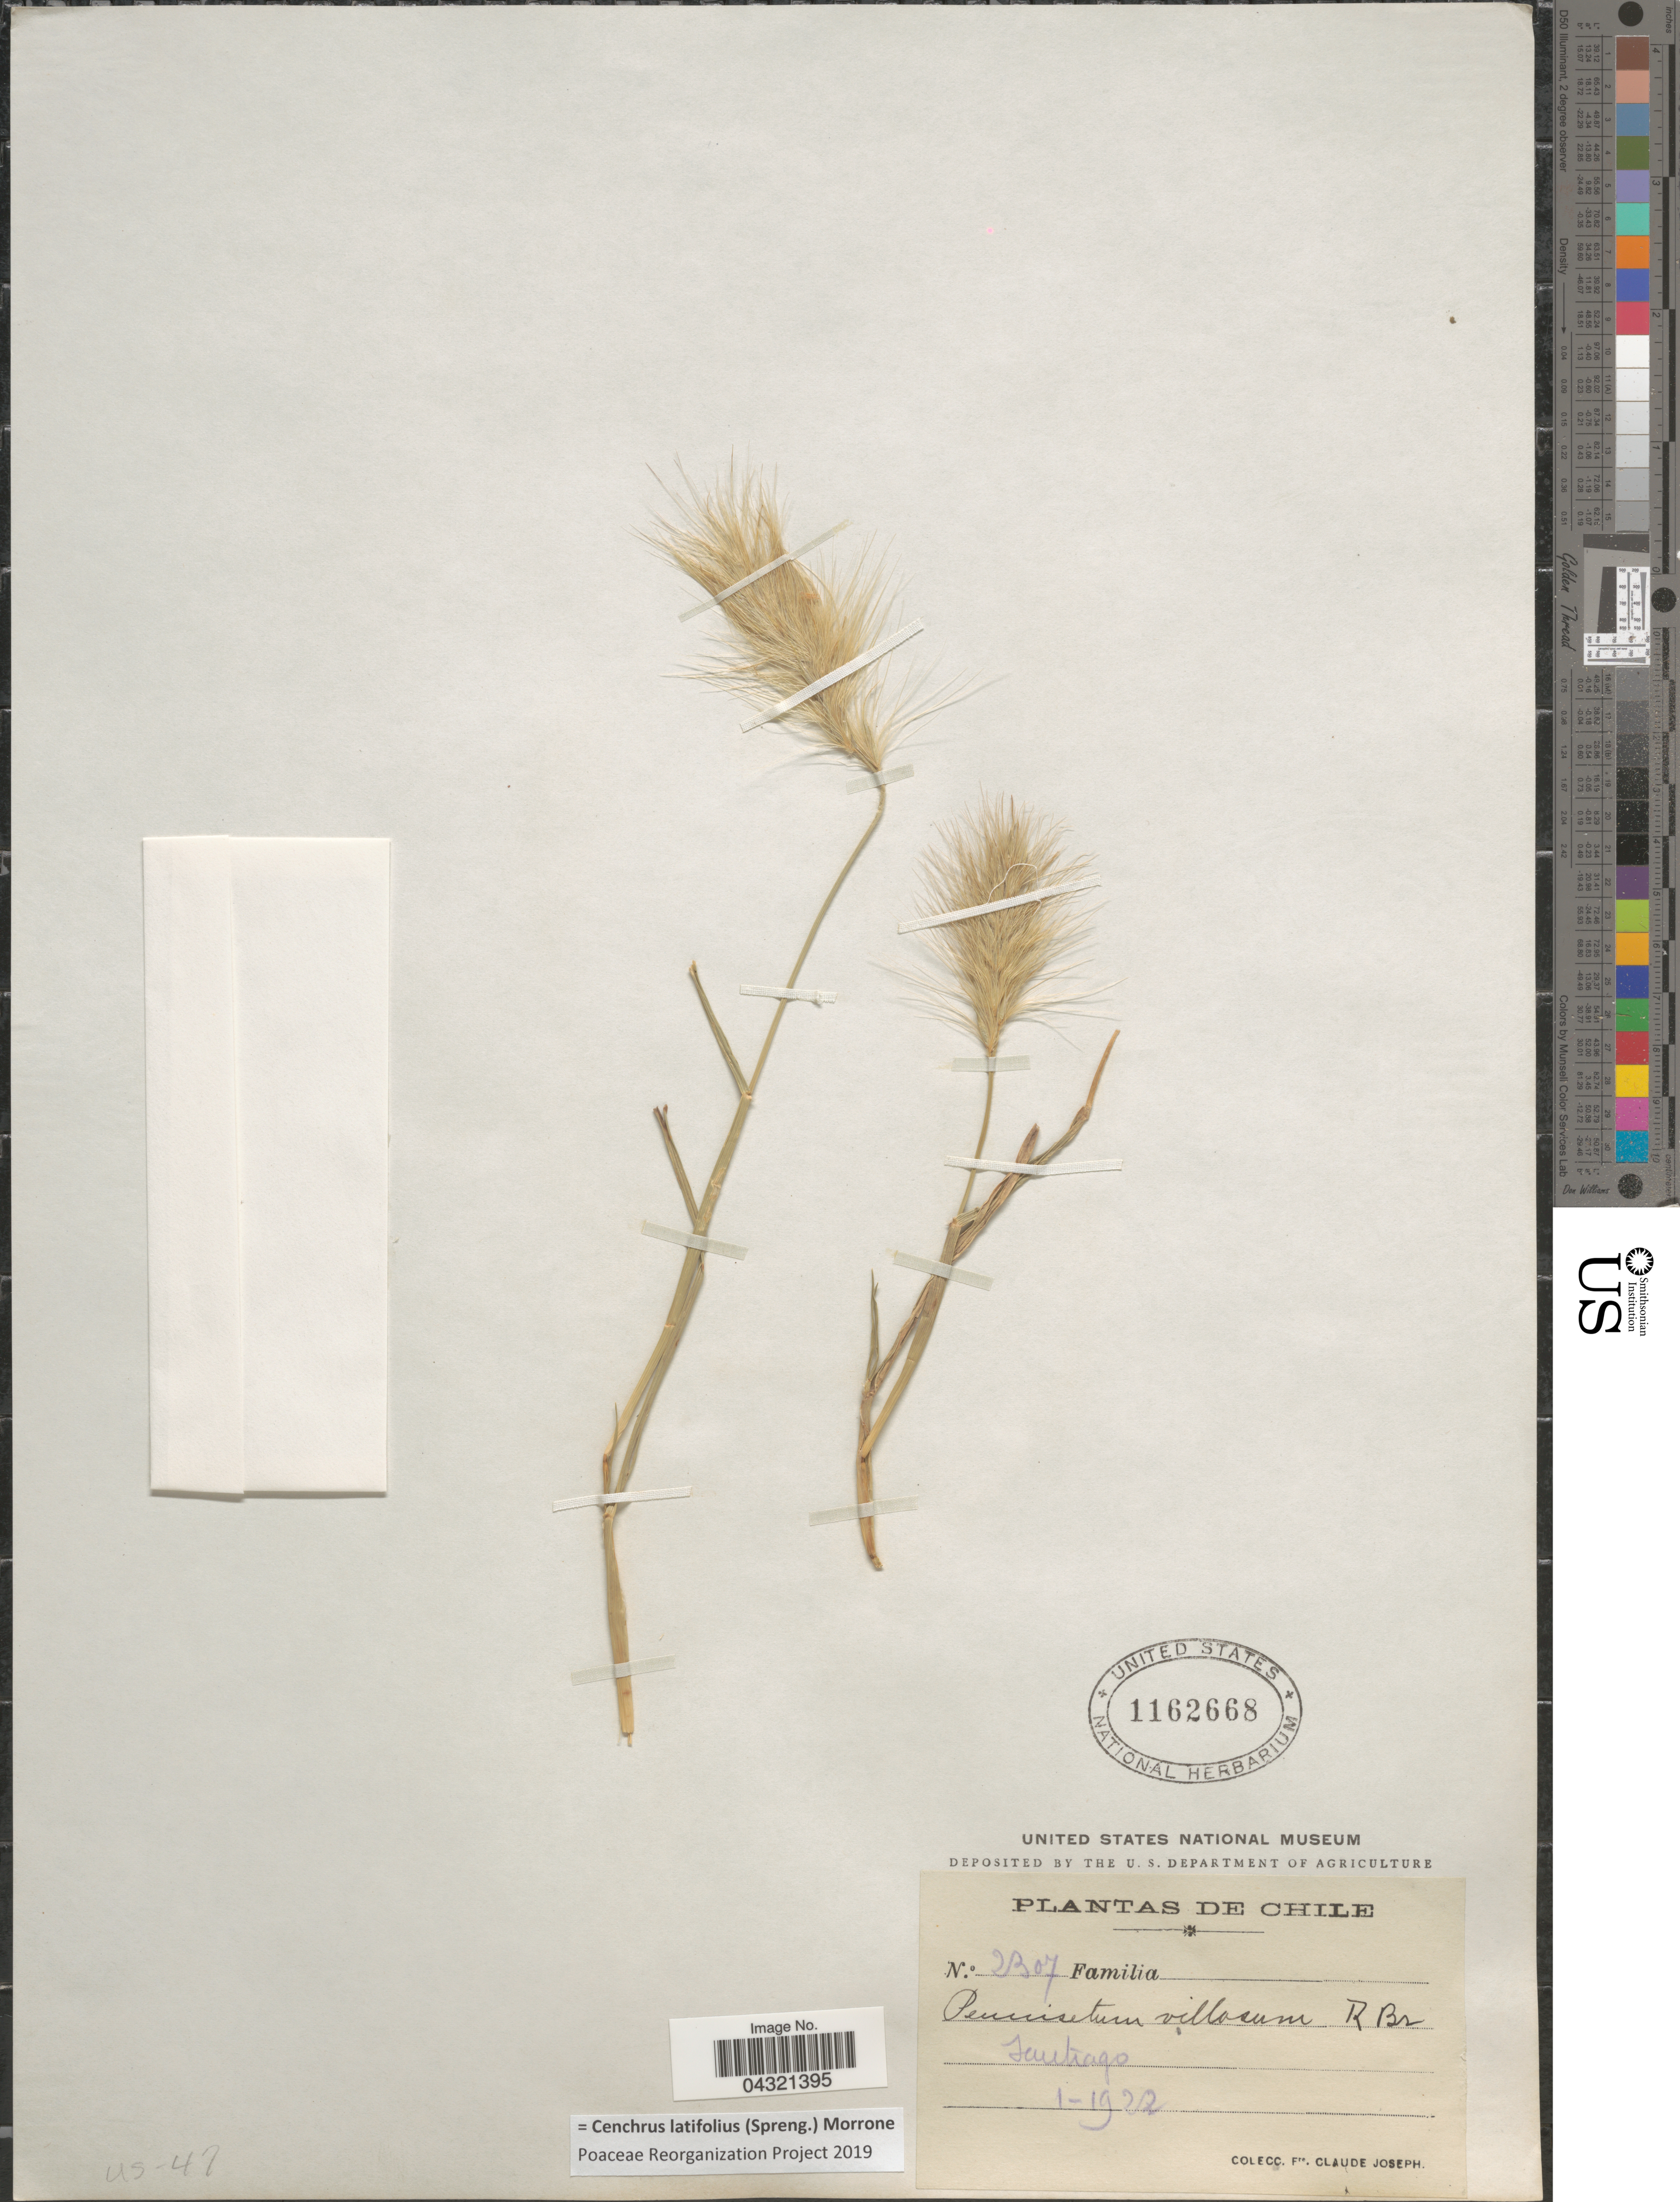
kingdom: Plantae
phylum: Tracheophyta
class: Liliopsida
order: Poales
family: Poaceae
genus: Cenchrus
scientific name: Cenchrus latifolius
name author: (Spreng.) Morrone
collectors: Bro. Claude-Joseph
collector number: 2307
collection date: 1922-01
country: Chile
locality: Santiago.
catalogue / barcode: US 1162668